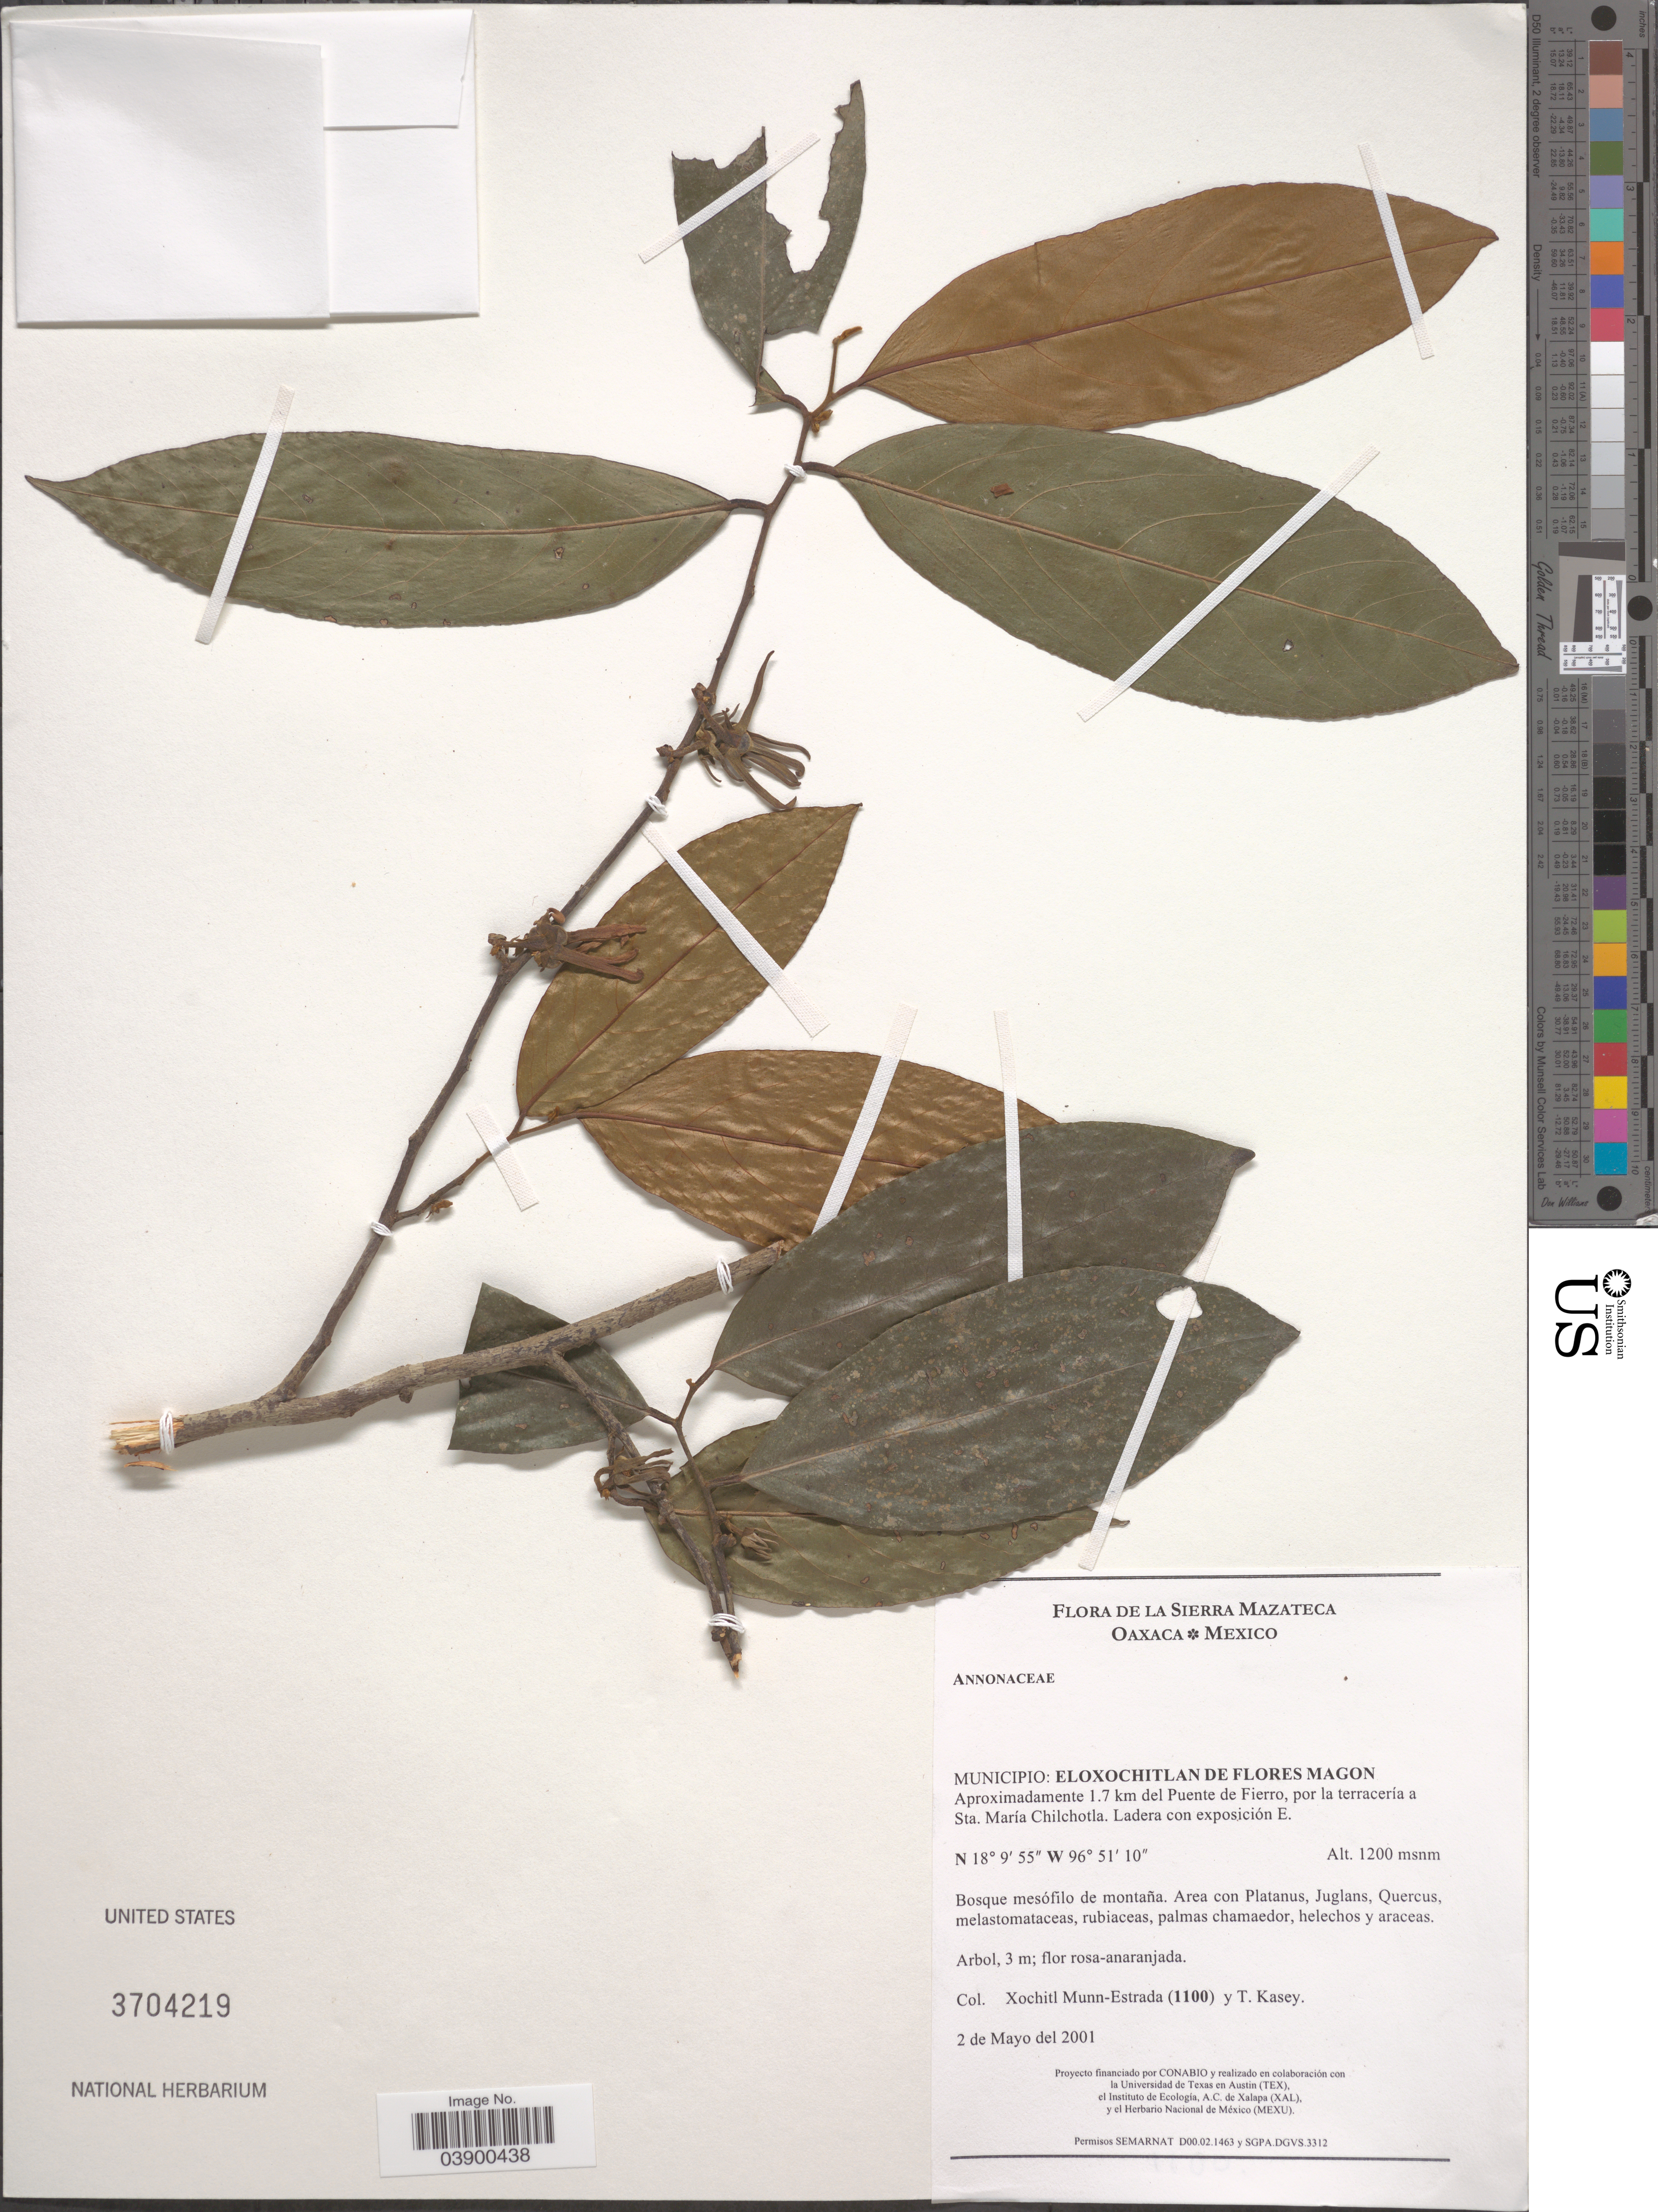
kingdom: Plantae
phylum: Tracheophyta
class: Magnoliopsida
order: Magnoliales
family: Annonaceae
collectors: X. Munn-Estrada & T. Kasey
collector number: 1100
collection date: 2001-05-02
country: Mexico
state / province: Oaxaca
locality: Sierra Mazateca. Municipio: Eloxochitlan de flores Magon. Aproximadamente 1.7 km del Puente de Fierro, por la terracería a Sta. María Chilchotla.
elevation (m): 1200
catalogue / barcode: US 3704219